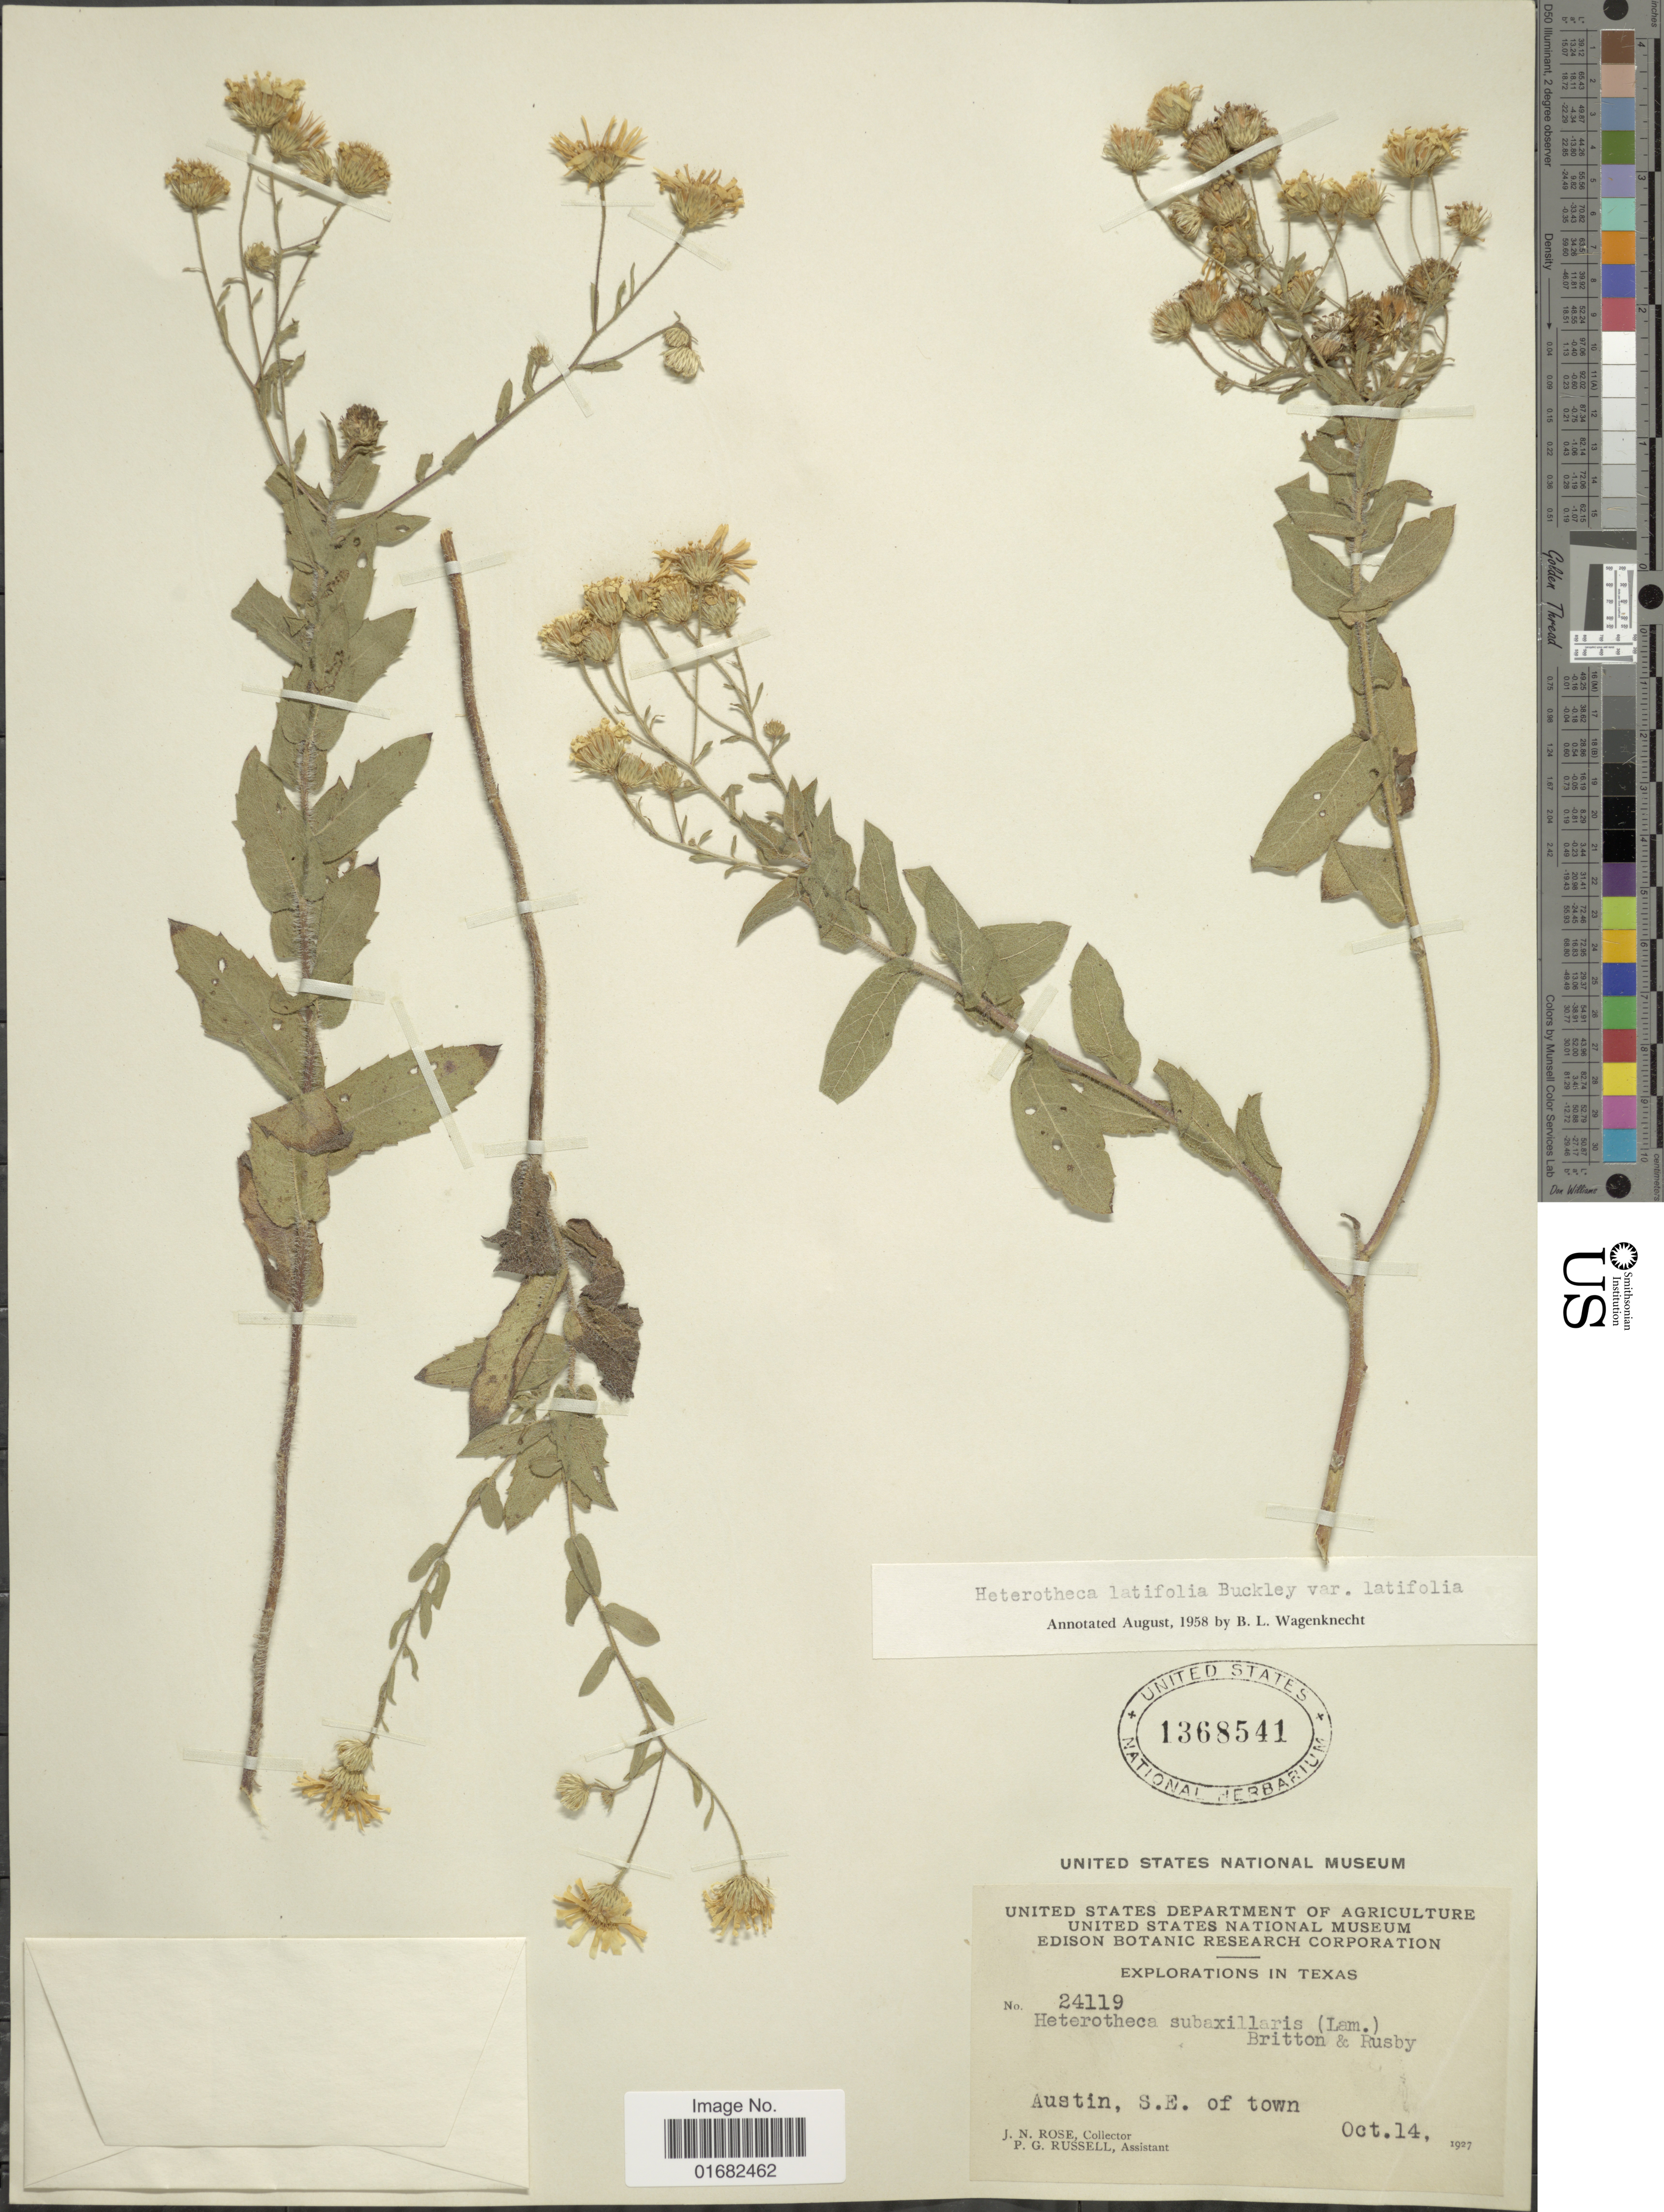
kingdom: Plantae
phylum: Tracheophyta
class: Magnoliopsida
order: Asterales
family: Asteraceae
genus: Heterotheca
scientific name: Heterotheca latifolia var. latifolia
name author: Buckley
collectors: J. N. Rose & P. G. Russell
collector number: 24119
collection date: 1927-10-14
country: United States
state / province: Texas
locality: Austin, S.E. of town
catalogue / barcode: US 1368541